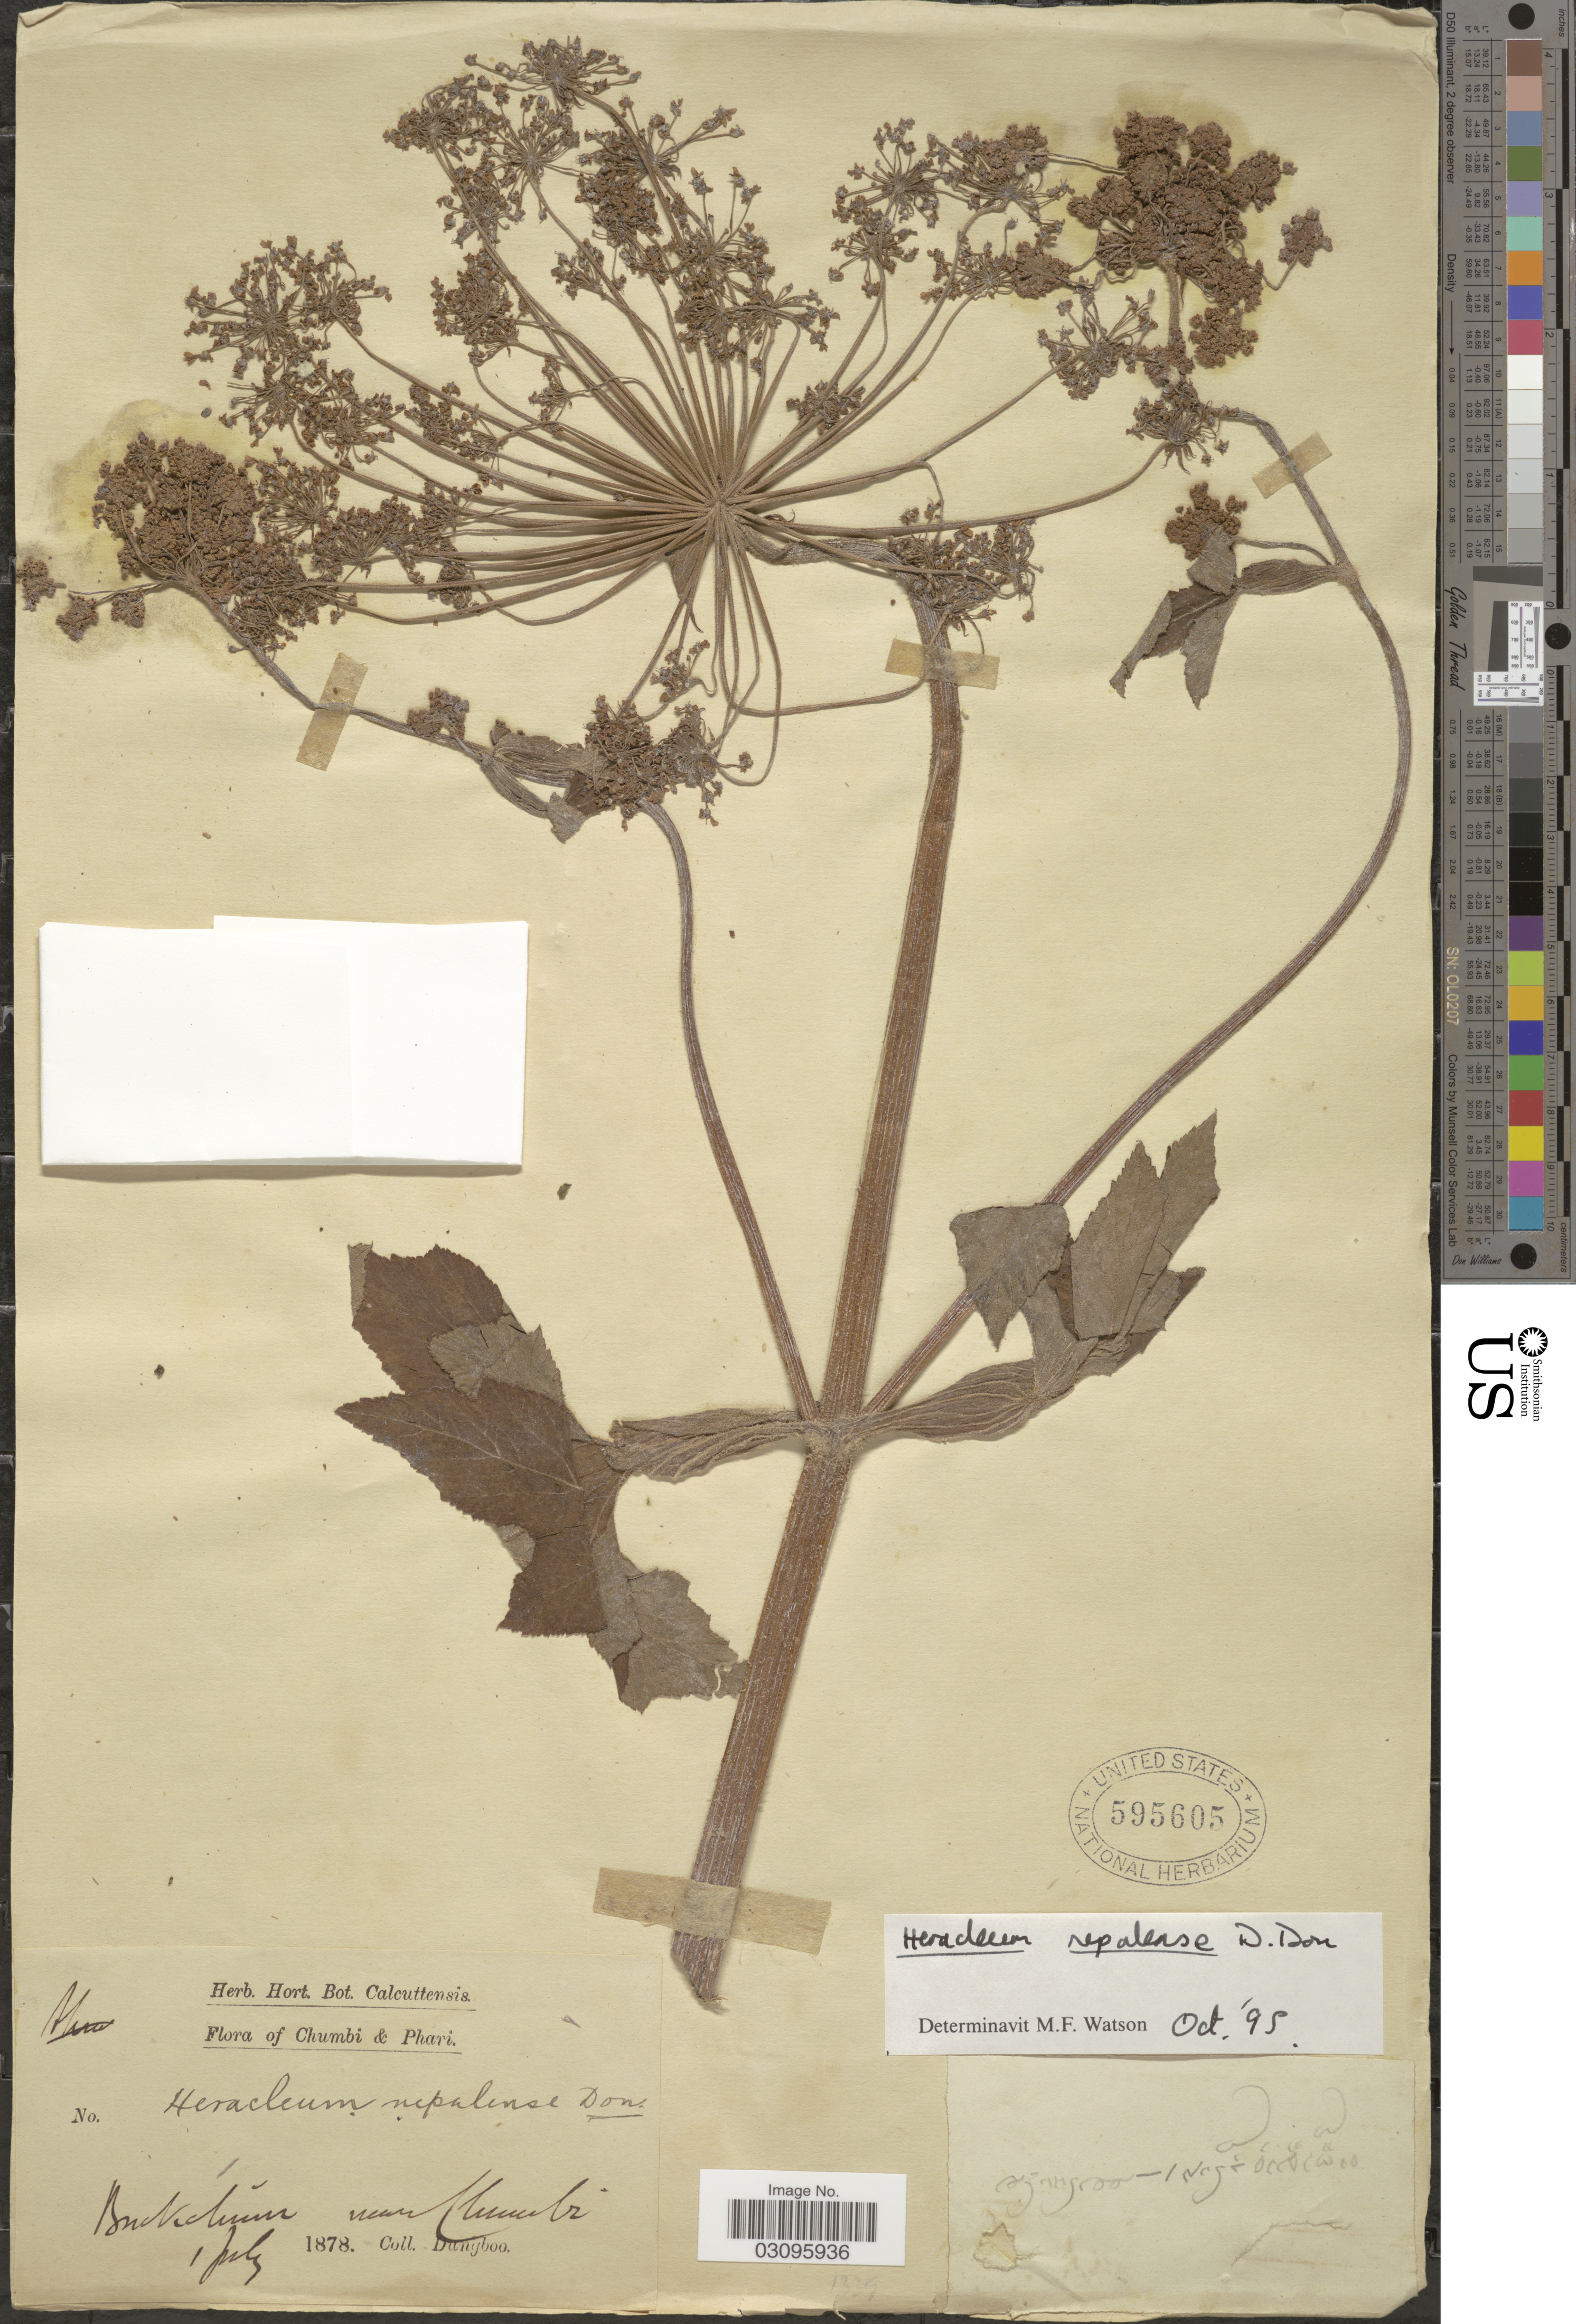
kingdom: Plantae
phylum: Tracheophyta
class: Magnoliopsida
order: Apiales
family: Apiaceae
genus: Heracleum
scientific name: Heracleum nepalense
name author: D. Don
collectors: Dungboo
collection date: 1878-07-01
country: India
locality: Chumbi & Phari. Buckchum near Mumbi.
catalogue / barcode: US 595605